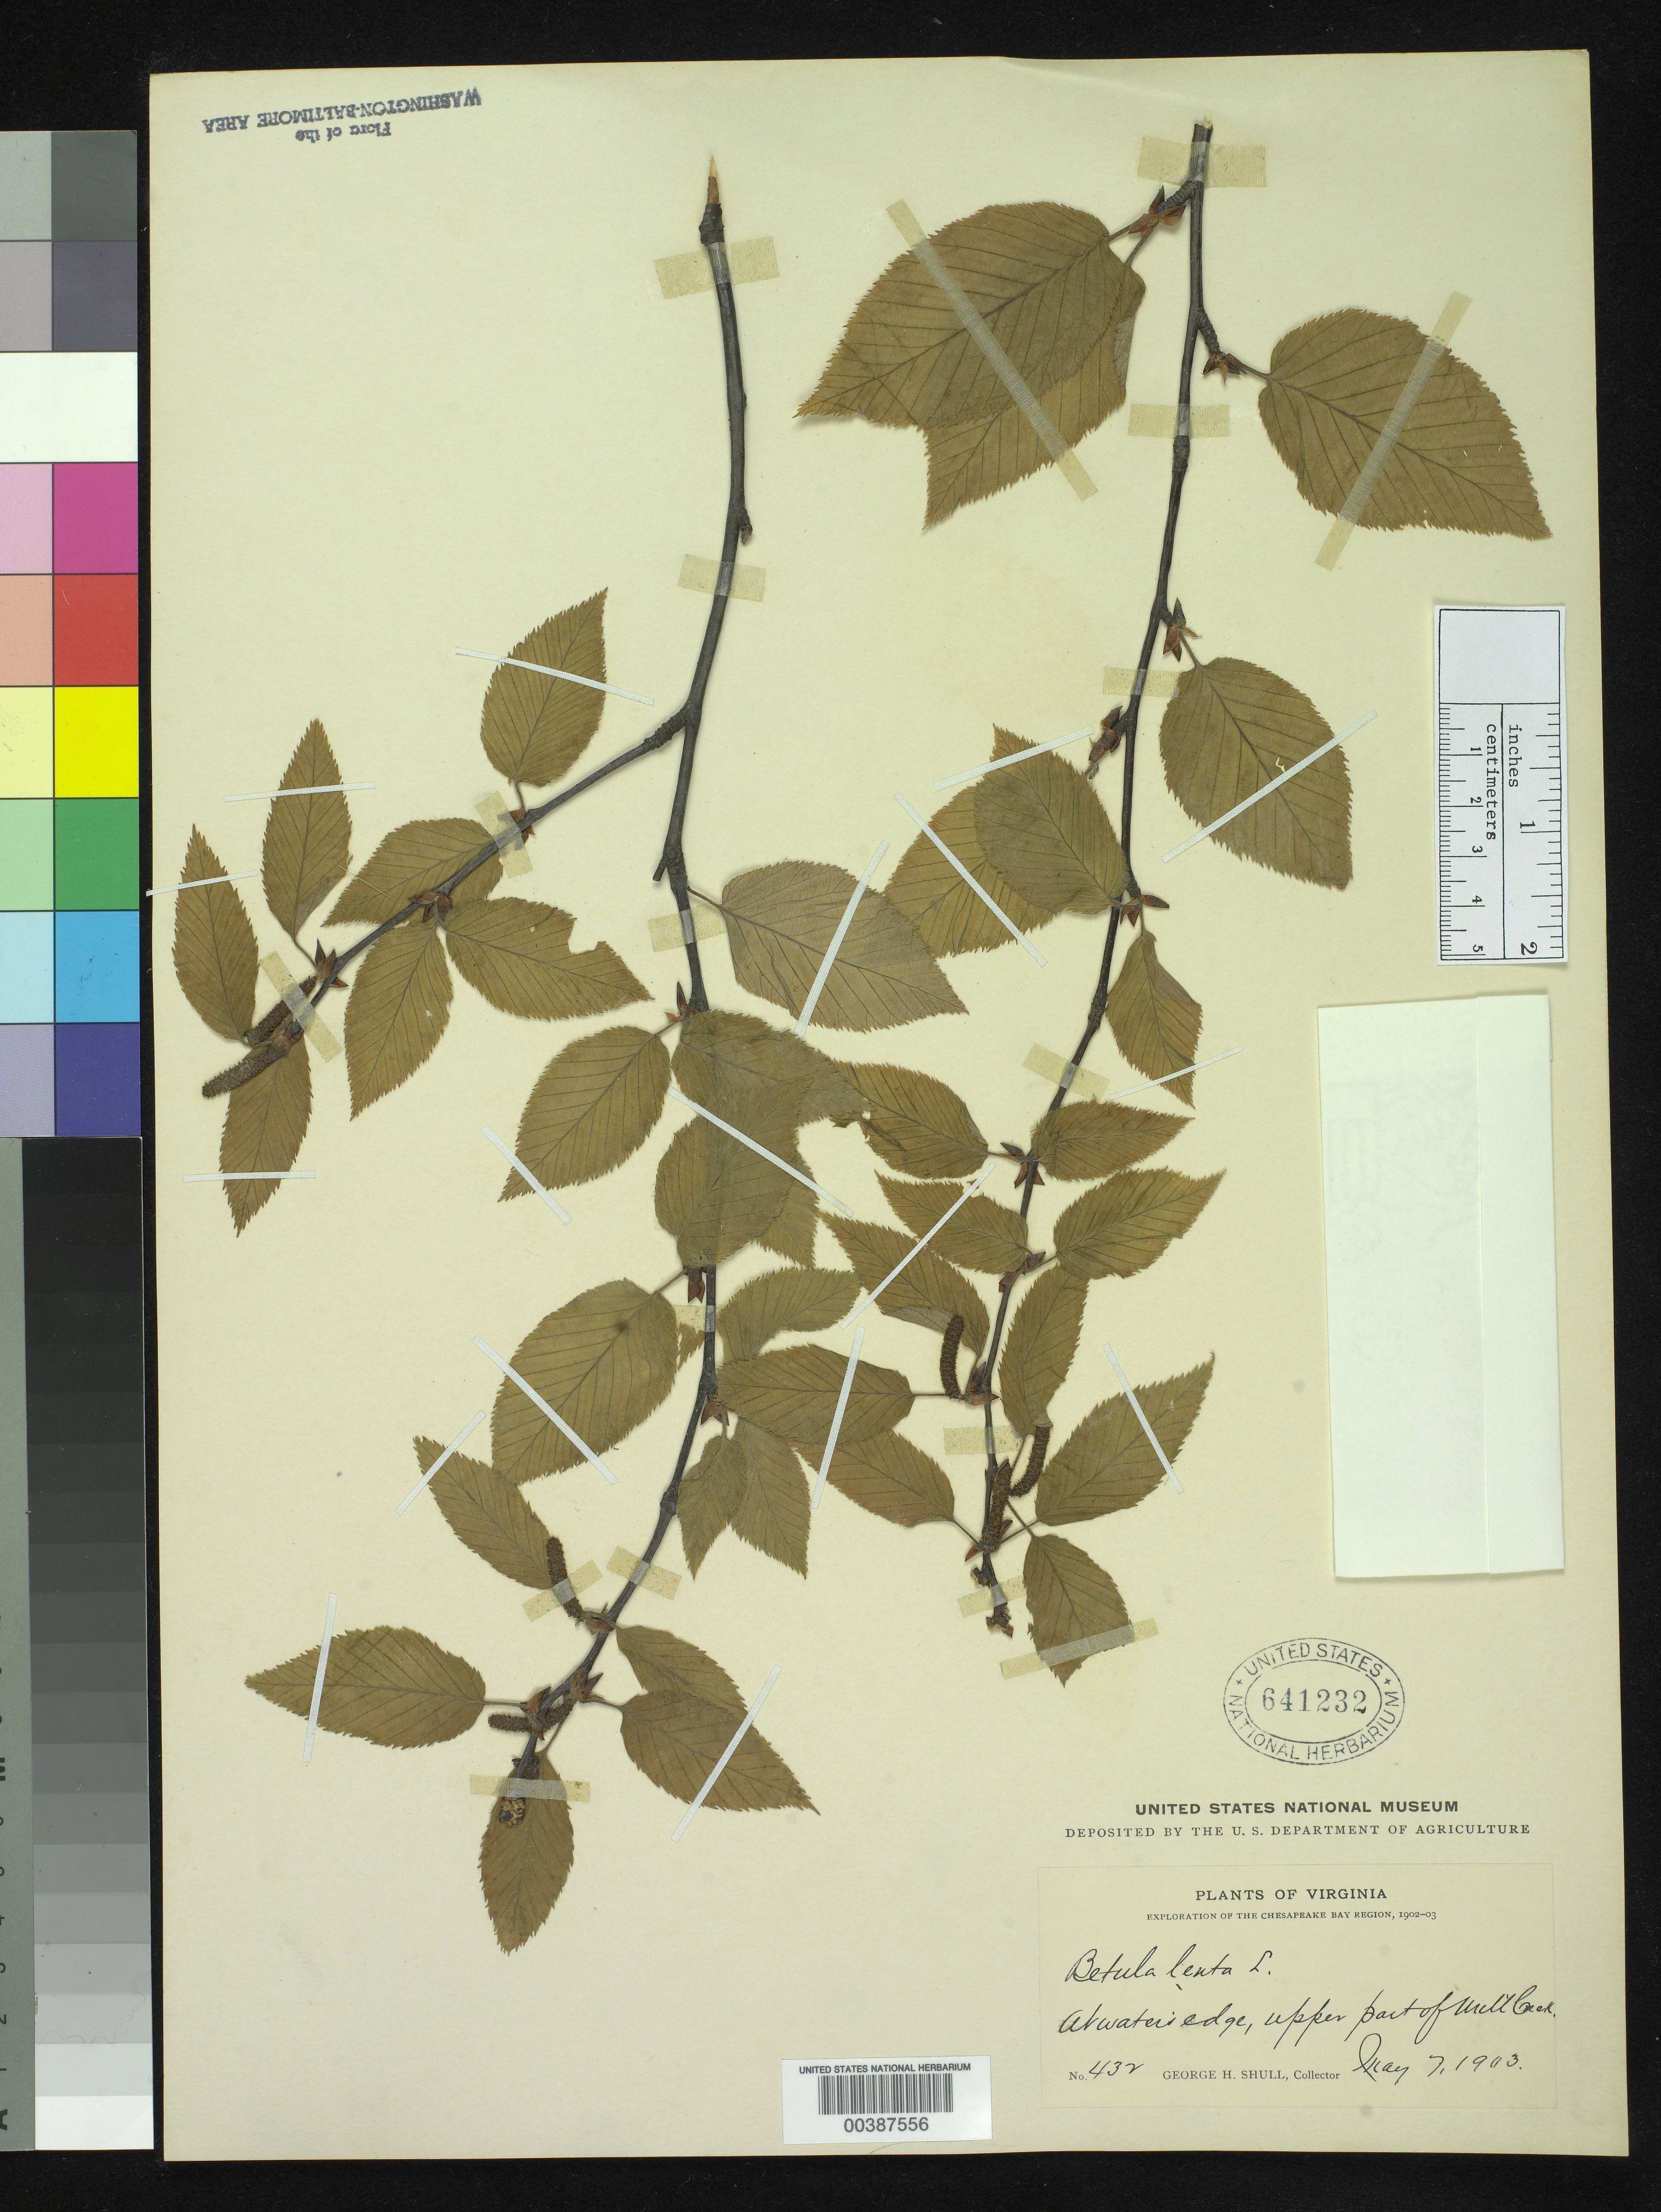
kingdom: Plantae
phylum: Tracheophyta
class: Magnoliopsida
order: Fagales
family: Betulaceae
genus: Betula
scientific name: Betula lenta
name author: L.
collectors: G. H. Shull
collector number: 432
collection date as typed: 07 May 1903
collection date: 1903-05-07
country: United States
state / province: Virginia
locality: Mill Creek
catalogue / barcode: US 641232